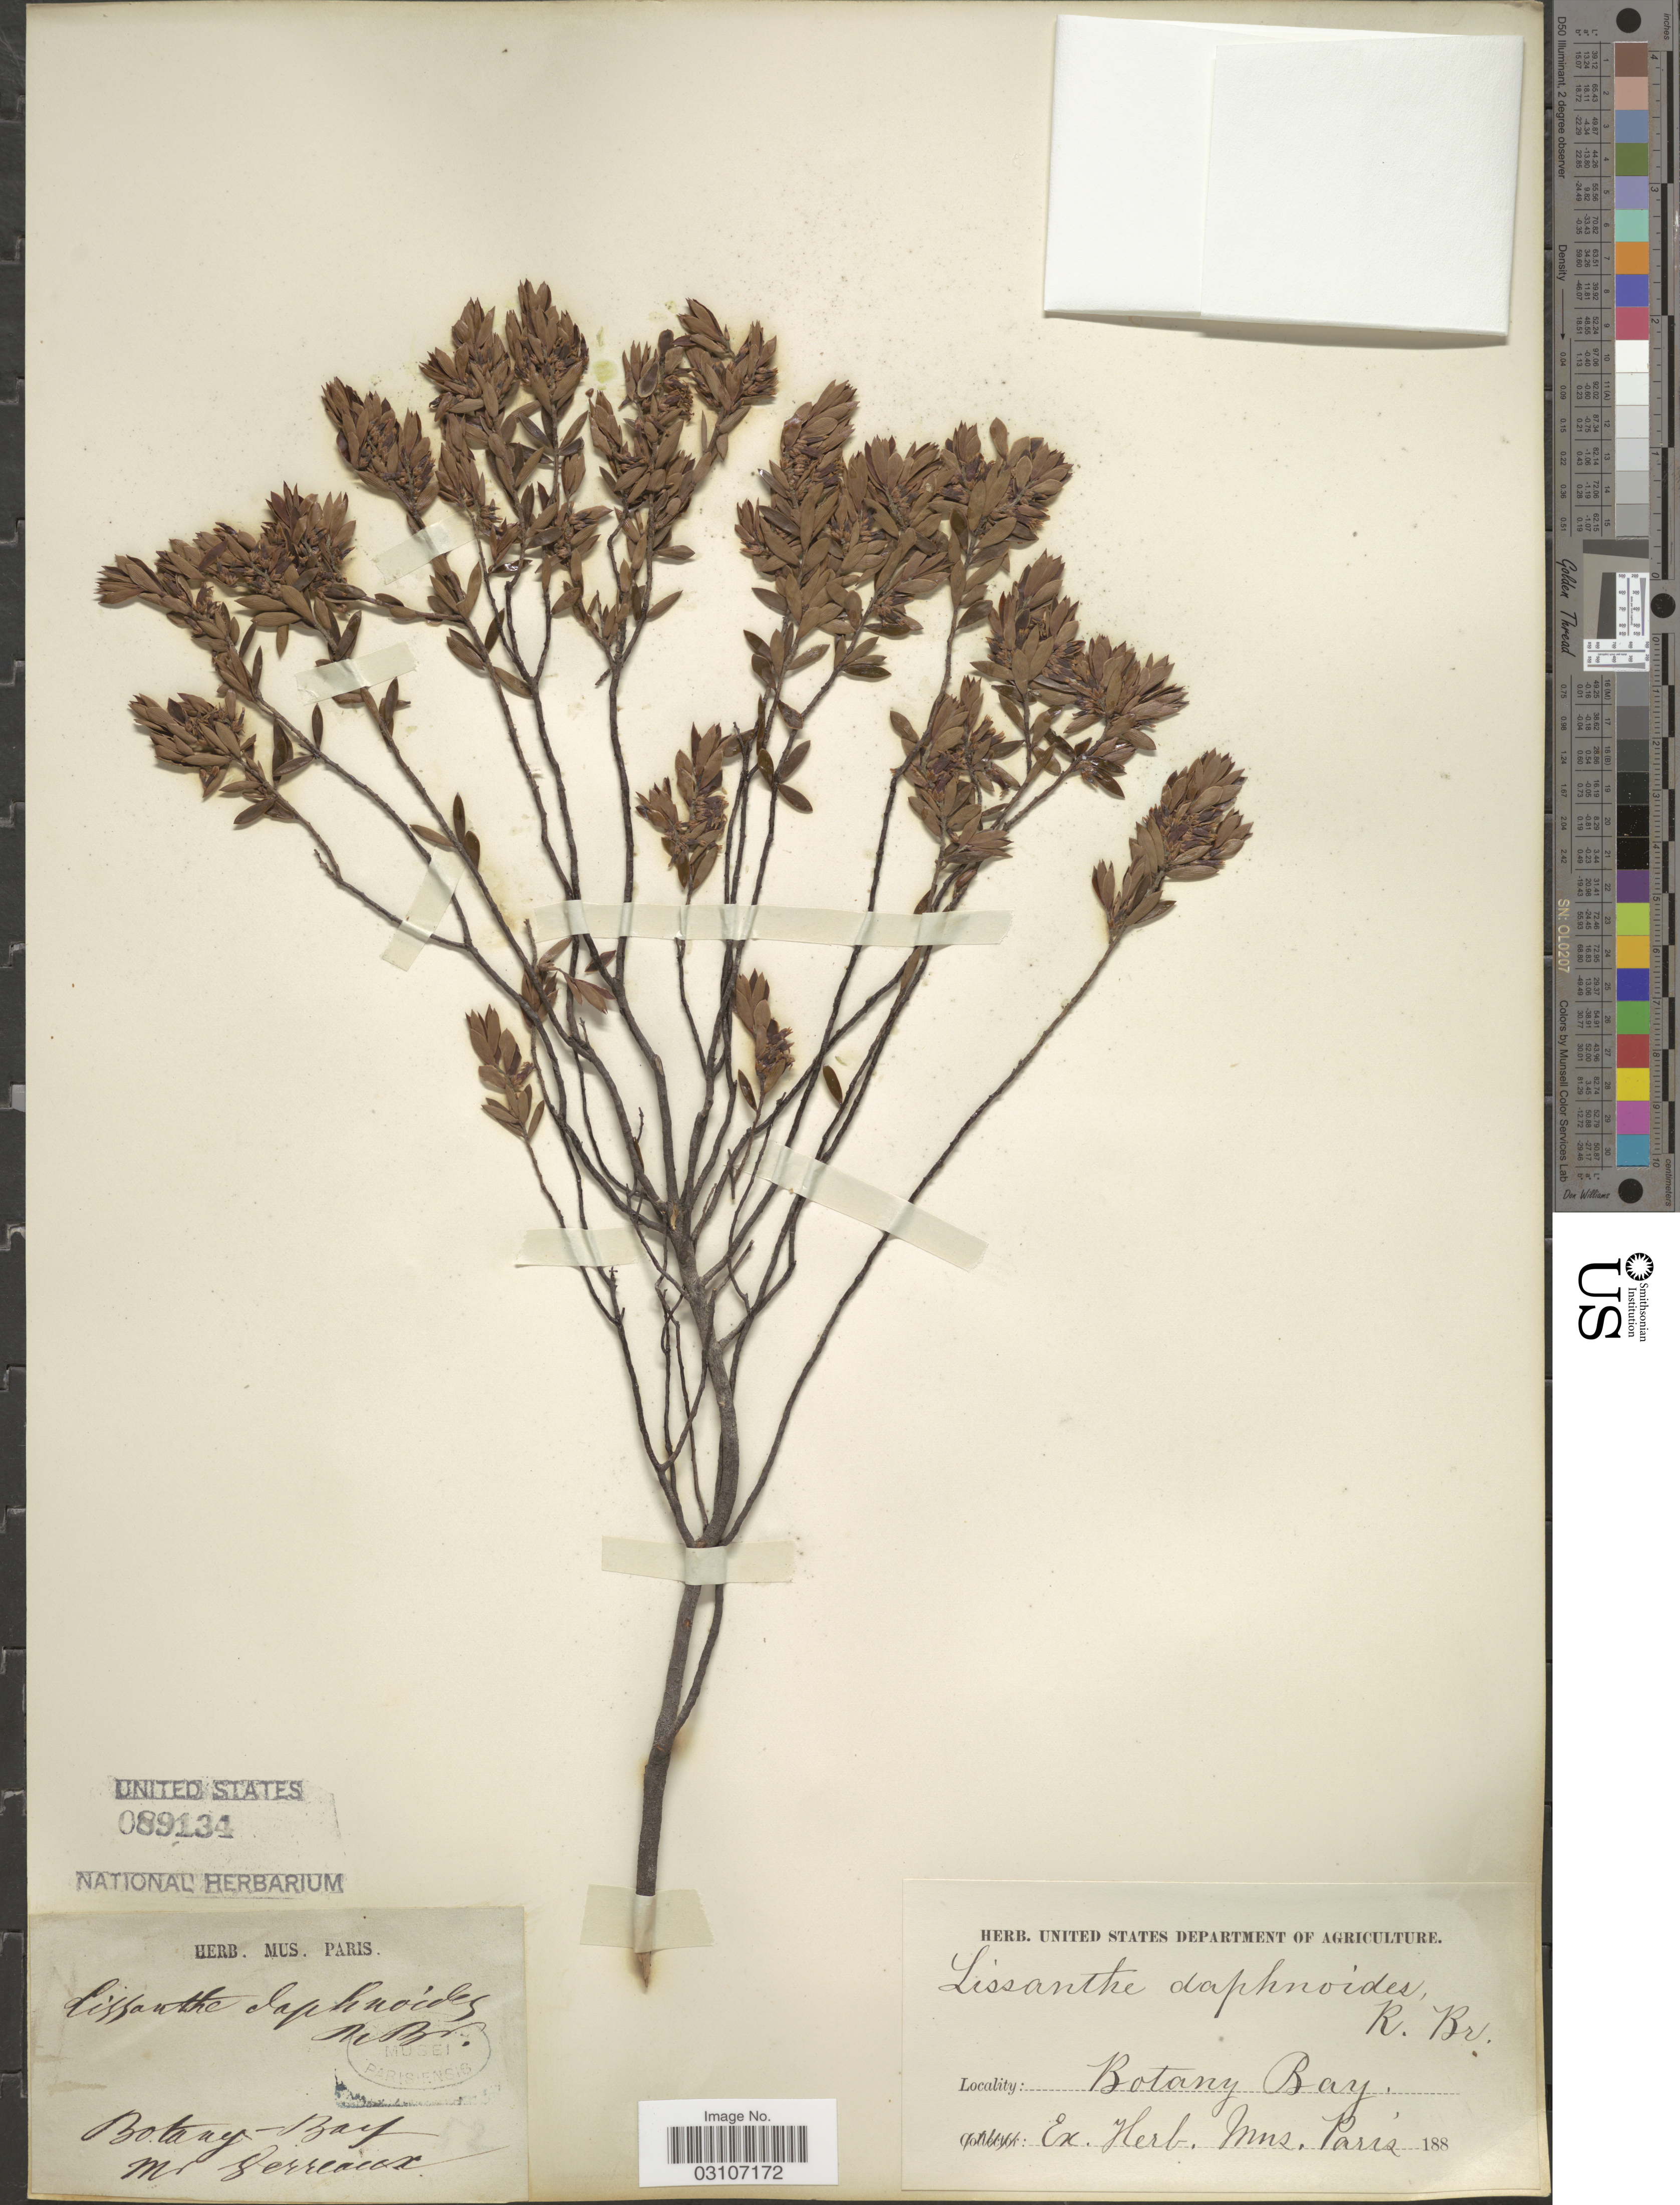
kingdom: Plantae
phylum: Tracheophyta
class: Magnoliopsida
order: Ericales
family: Ericaceae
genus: Lissanthe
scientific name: Lissanthe daphnoides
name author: R. Br.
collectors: M. Verreaux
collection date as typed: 188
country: Australia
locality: Botany Bay.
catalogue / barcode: US 89134